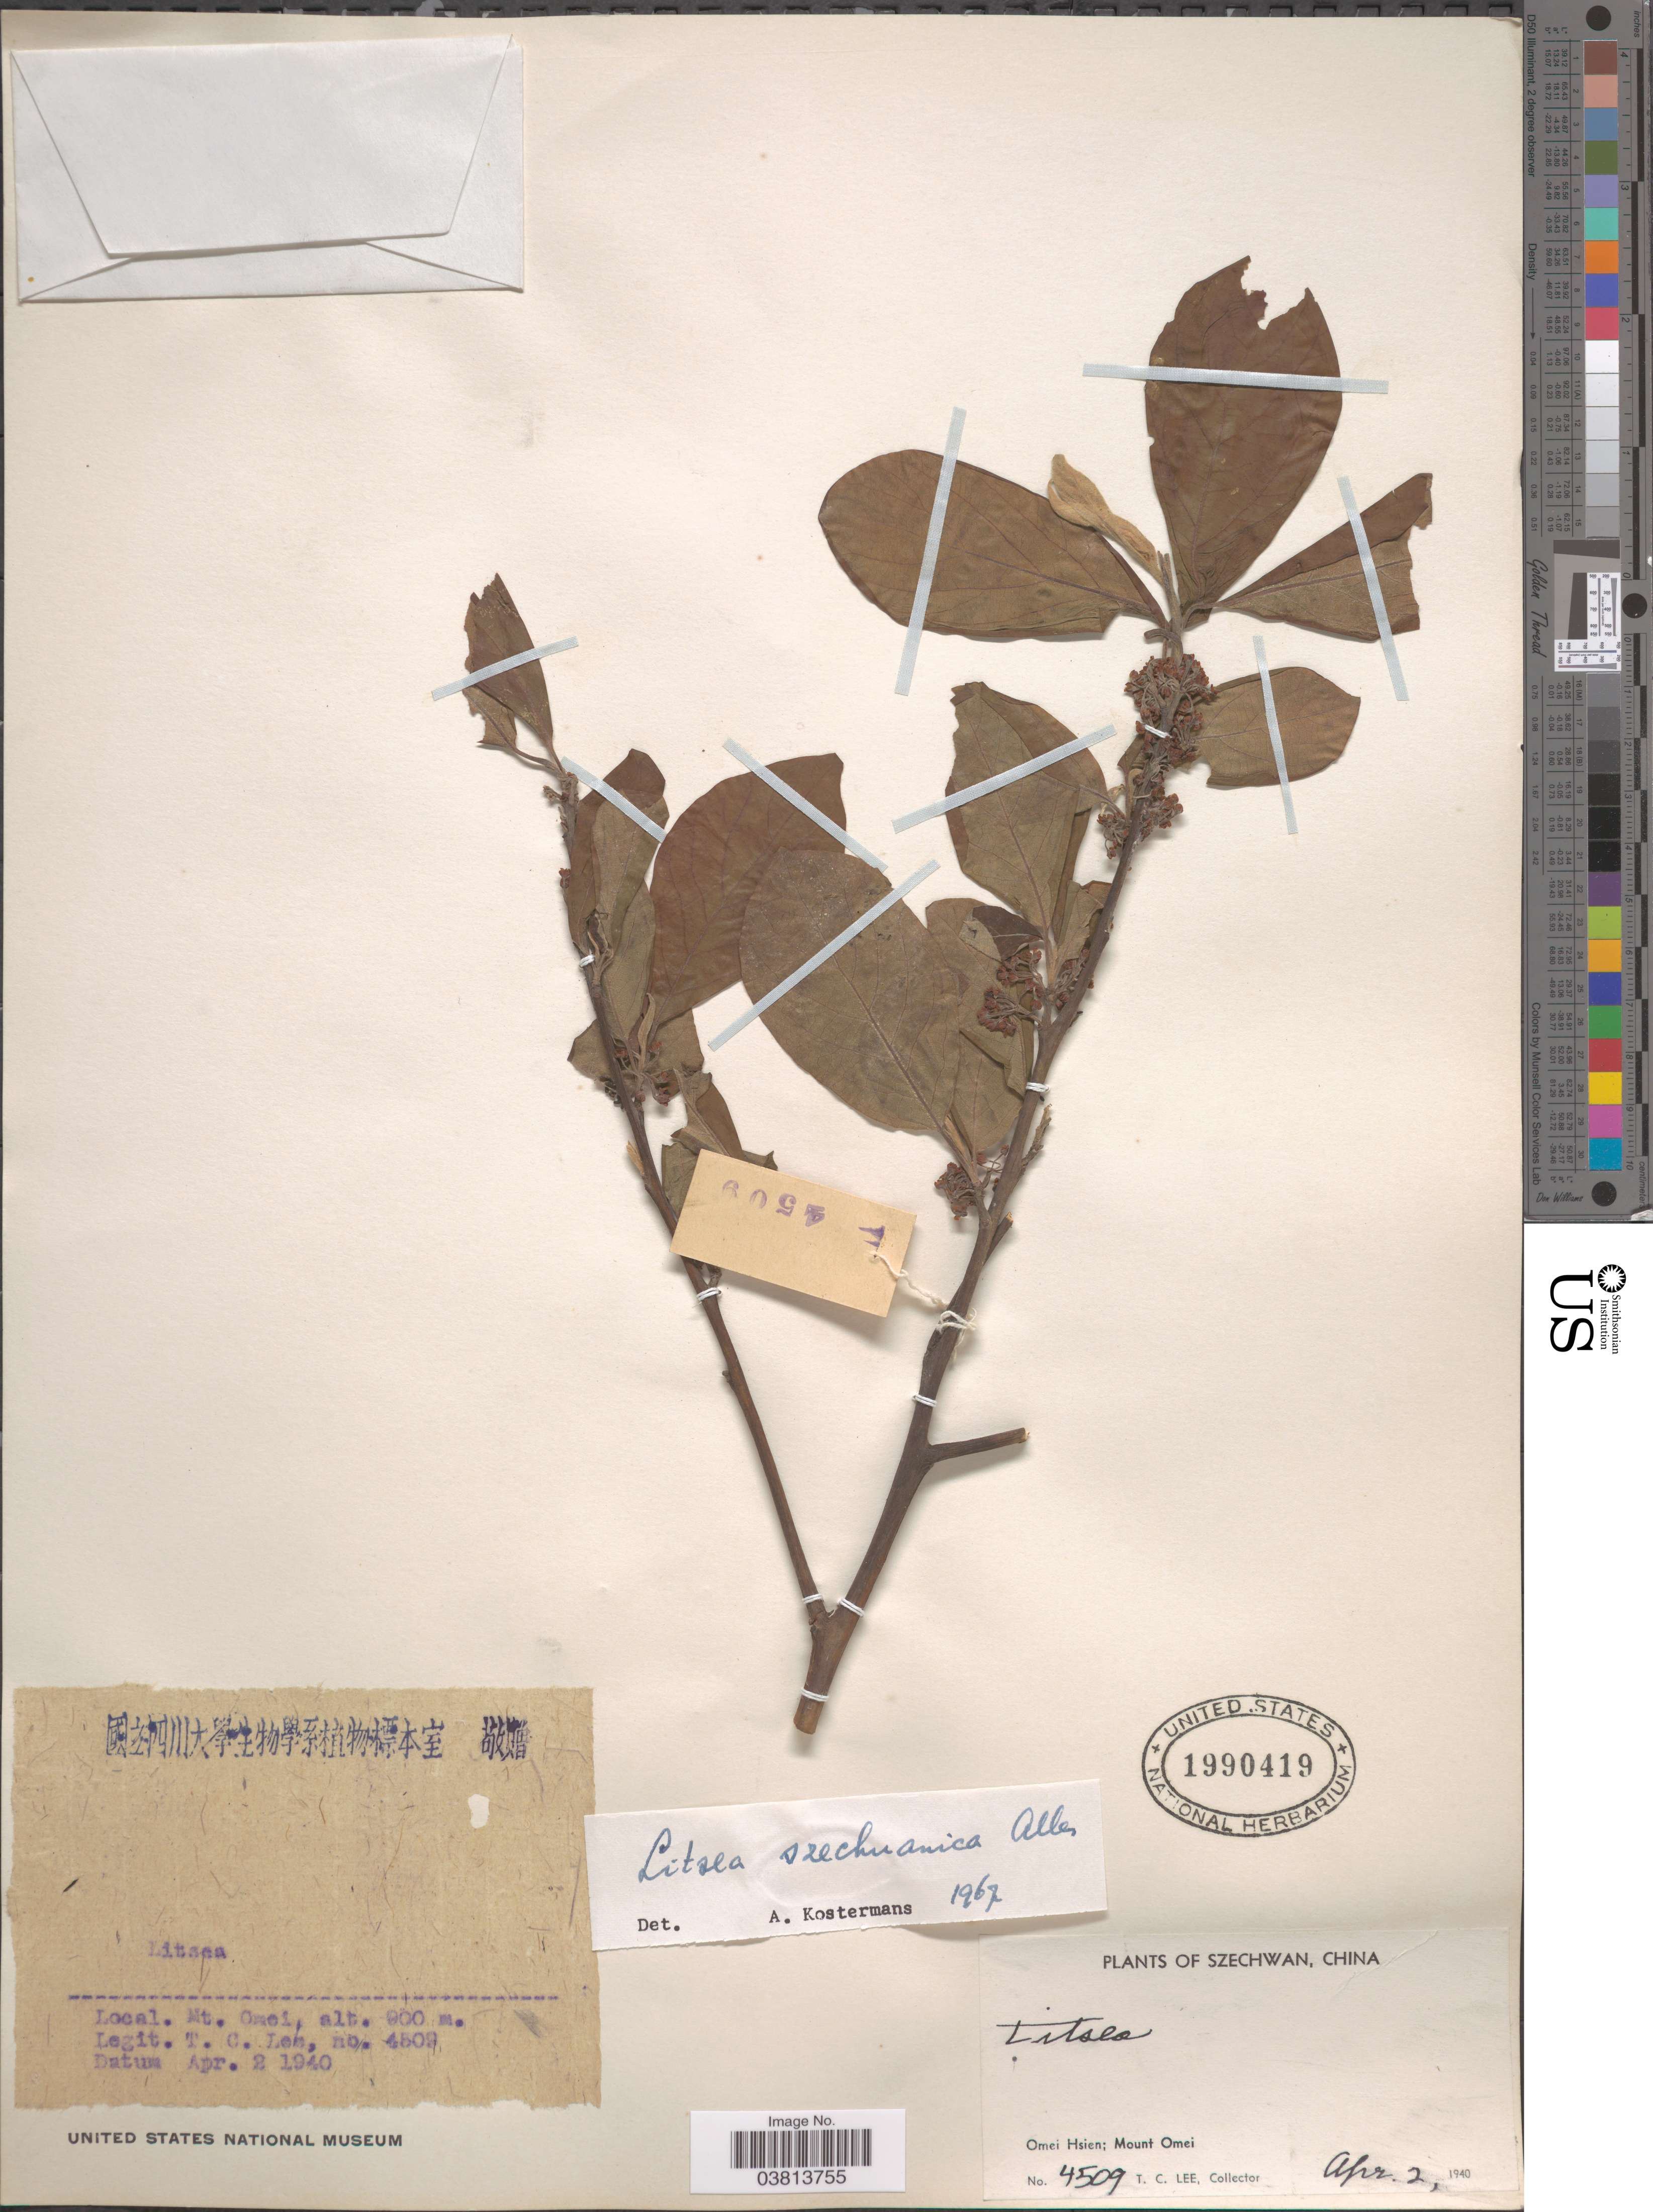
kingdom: Plantae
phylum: Tracheophyta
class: Magnoliopsida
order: Laurales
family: Lauraceae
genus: Litsea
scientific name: Litsea szechuanica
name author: C.K. Allen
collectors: T. Lee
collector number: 4509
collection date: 1940-04-02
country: China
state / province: Sichuan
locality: Szechwan. Omei Hsien; Mount Omei.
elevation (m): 900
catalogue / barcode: US 1990419